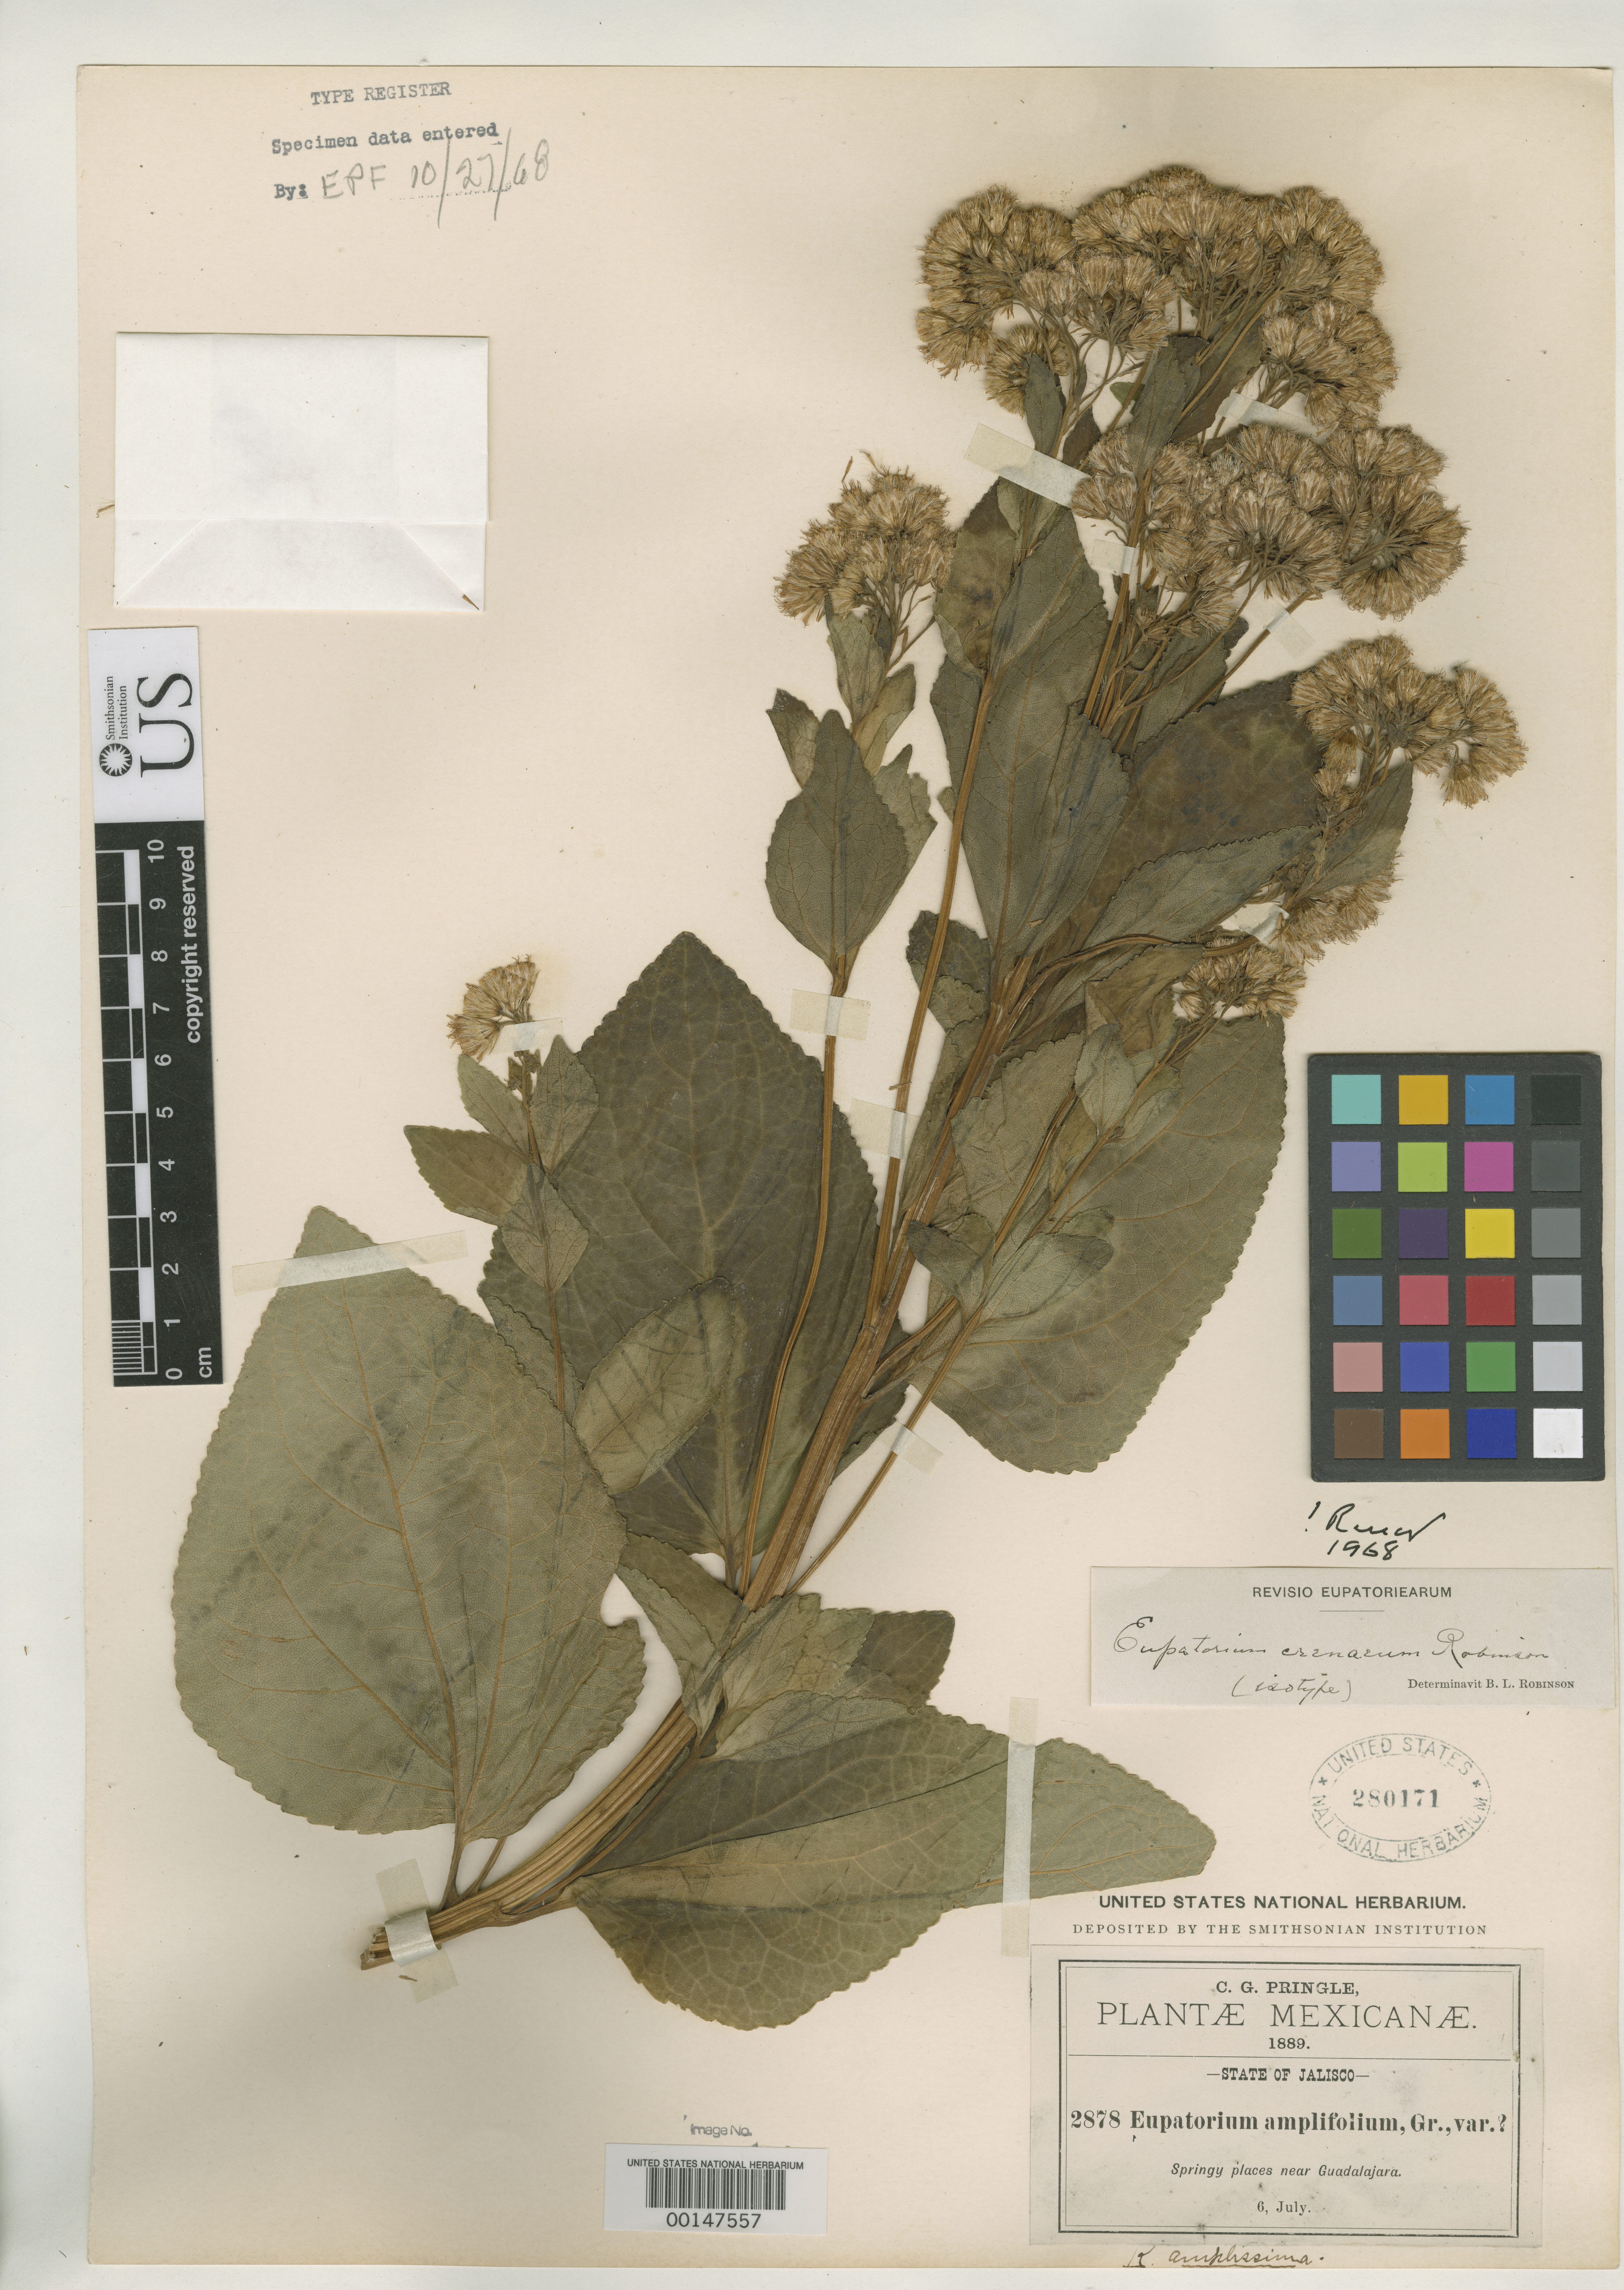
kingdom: Plantae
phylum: Tracheophyta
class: Magnoliopsida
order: Asterales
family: Asteraceae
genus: Eupatorium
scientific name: Eupatorium crenaeum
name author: B.L. Rob.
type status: Isotype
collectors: C. G. Pringle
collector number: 2878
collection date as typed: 06 Jul 1889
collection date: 1889-07-06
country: Mexico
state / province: Jalisco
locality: Springy places near Guadalajara.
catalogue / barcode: US 280171